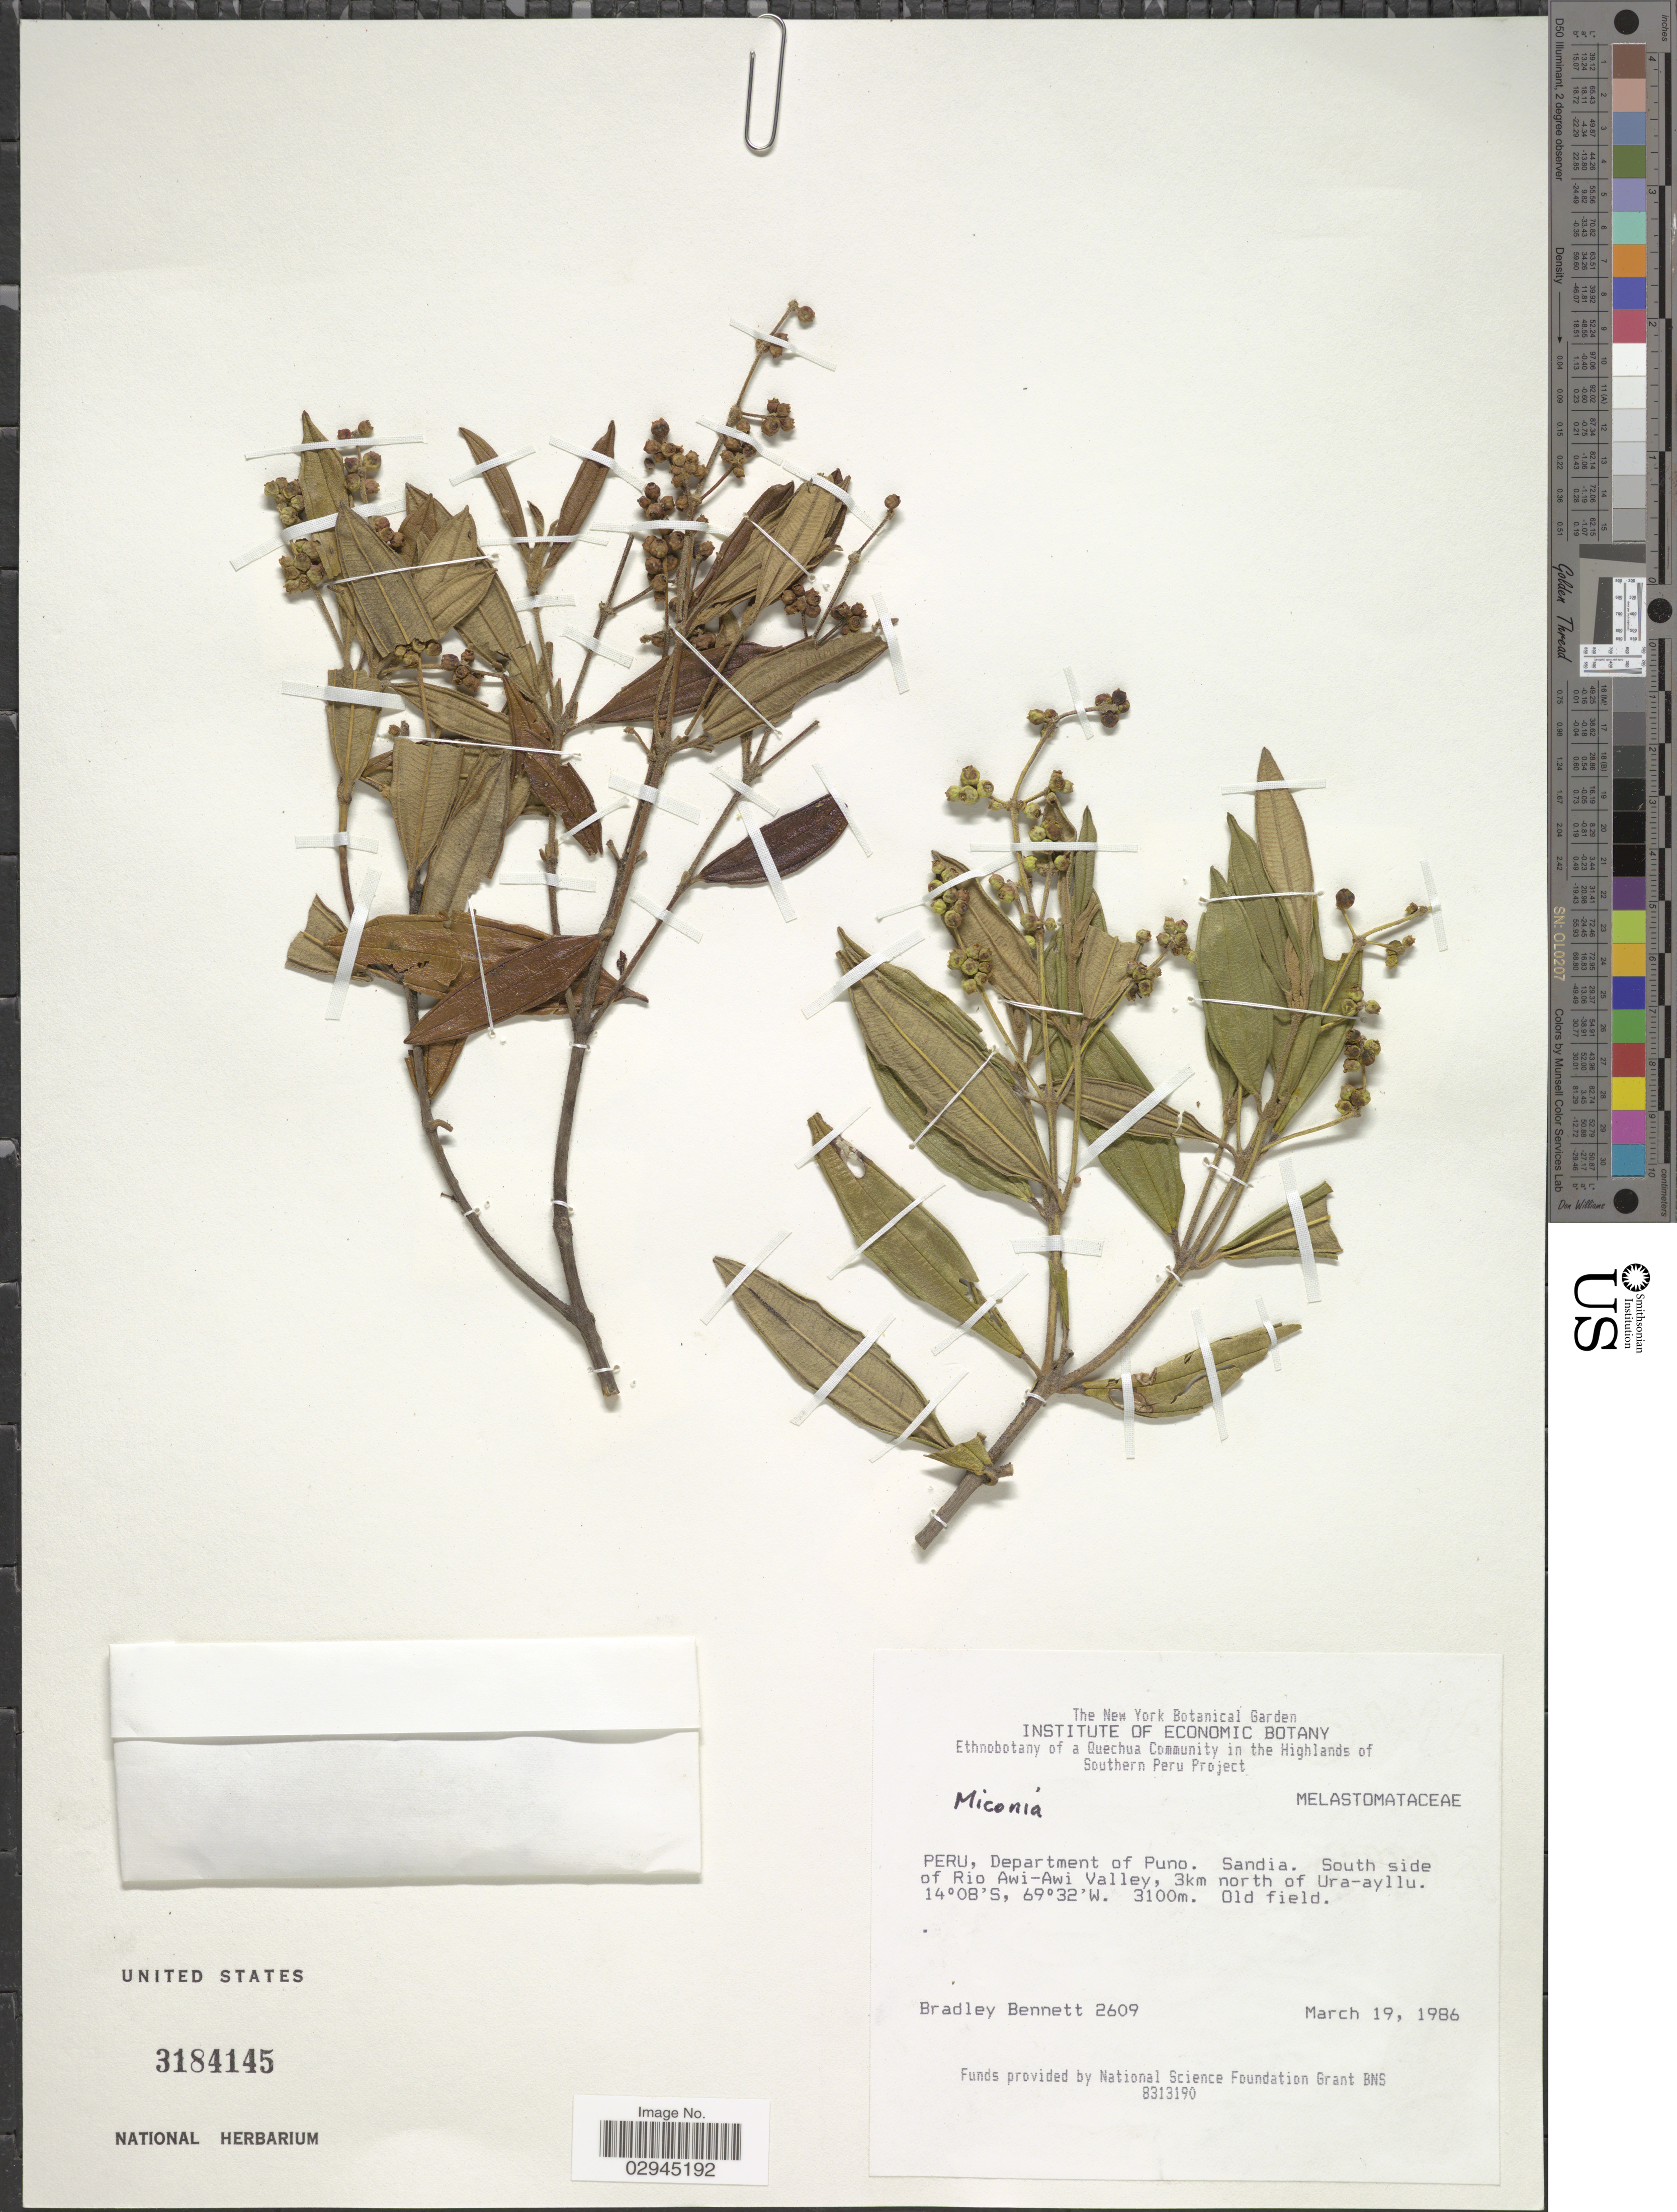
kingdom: Plantae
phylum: Tracheophyta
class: Magnoliopsida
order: Myrtales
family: Melastomataceae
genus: Miconia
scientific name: Miconia sp.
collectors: B. Bennett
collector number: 2609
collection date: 1986-03-19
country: Peru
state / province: Puno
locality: Department of Puno. Sandia. South side of Rio Awi-Awi Valley, 3km north of Ura-ayllu.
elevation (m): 3100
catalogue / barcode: US 3184145